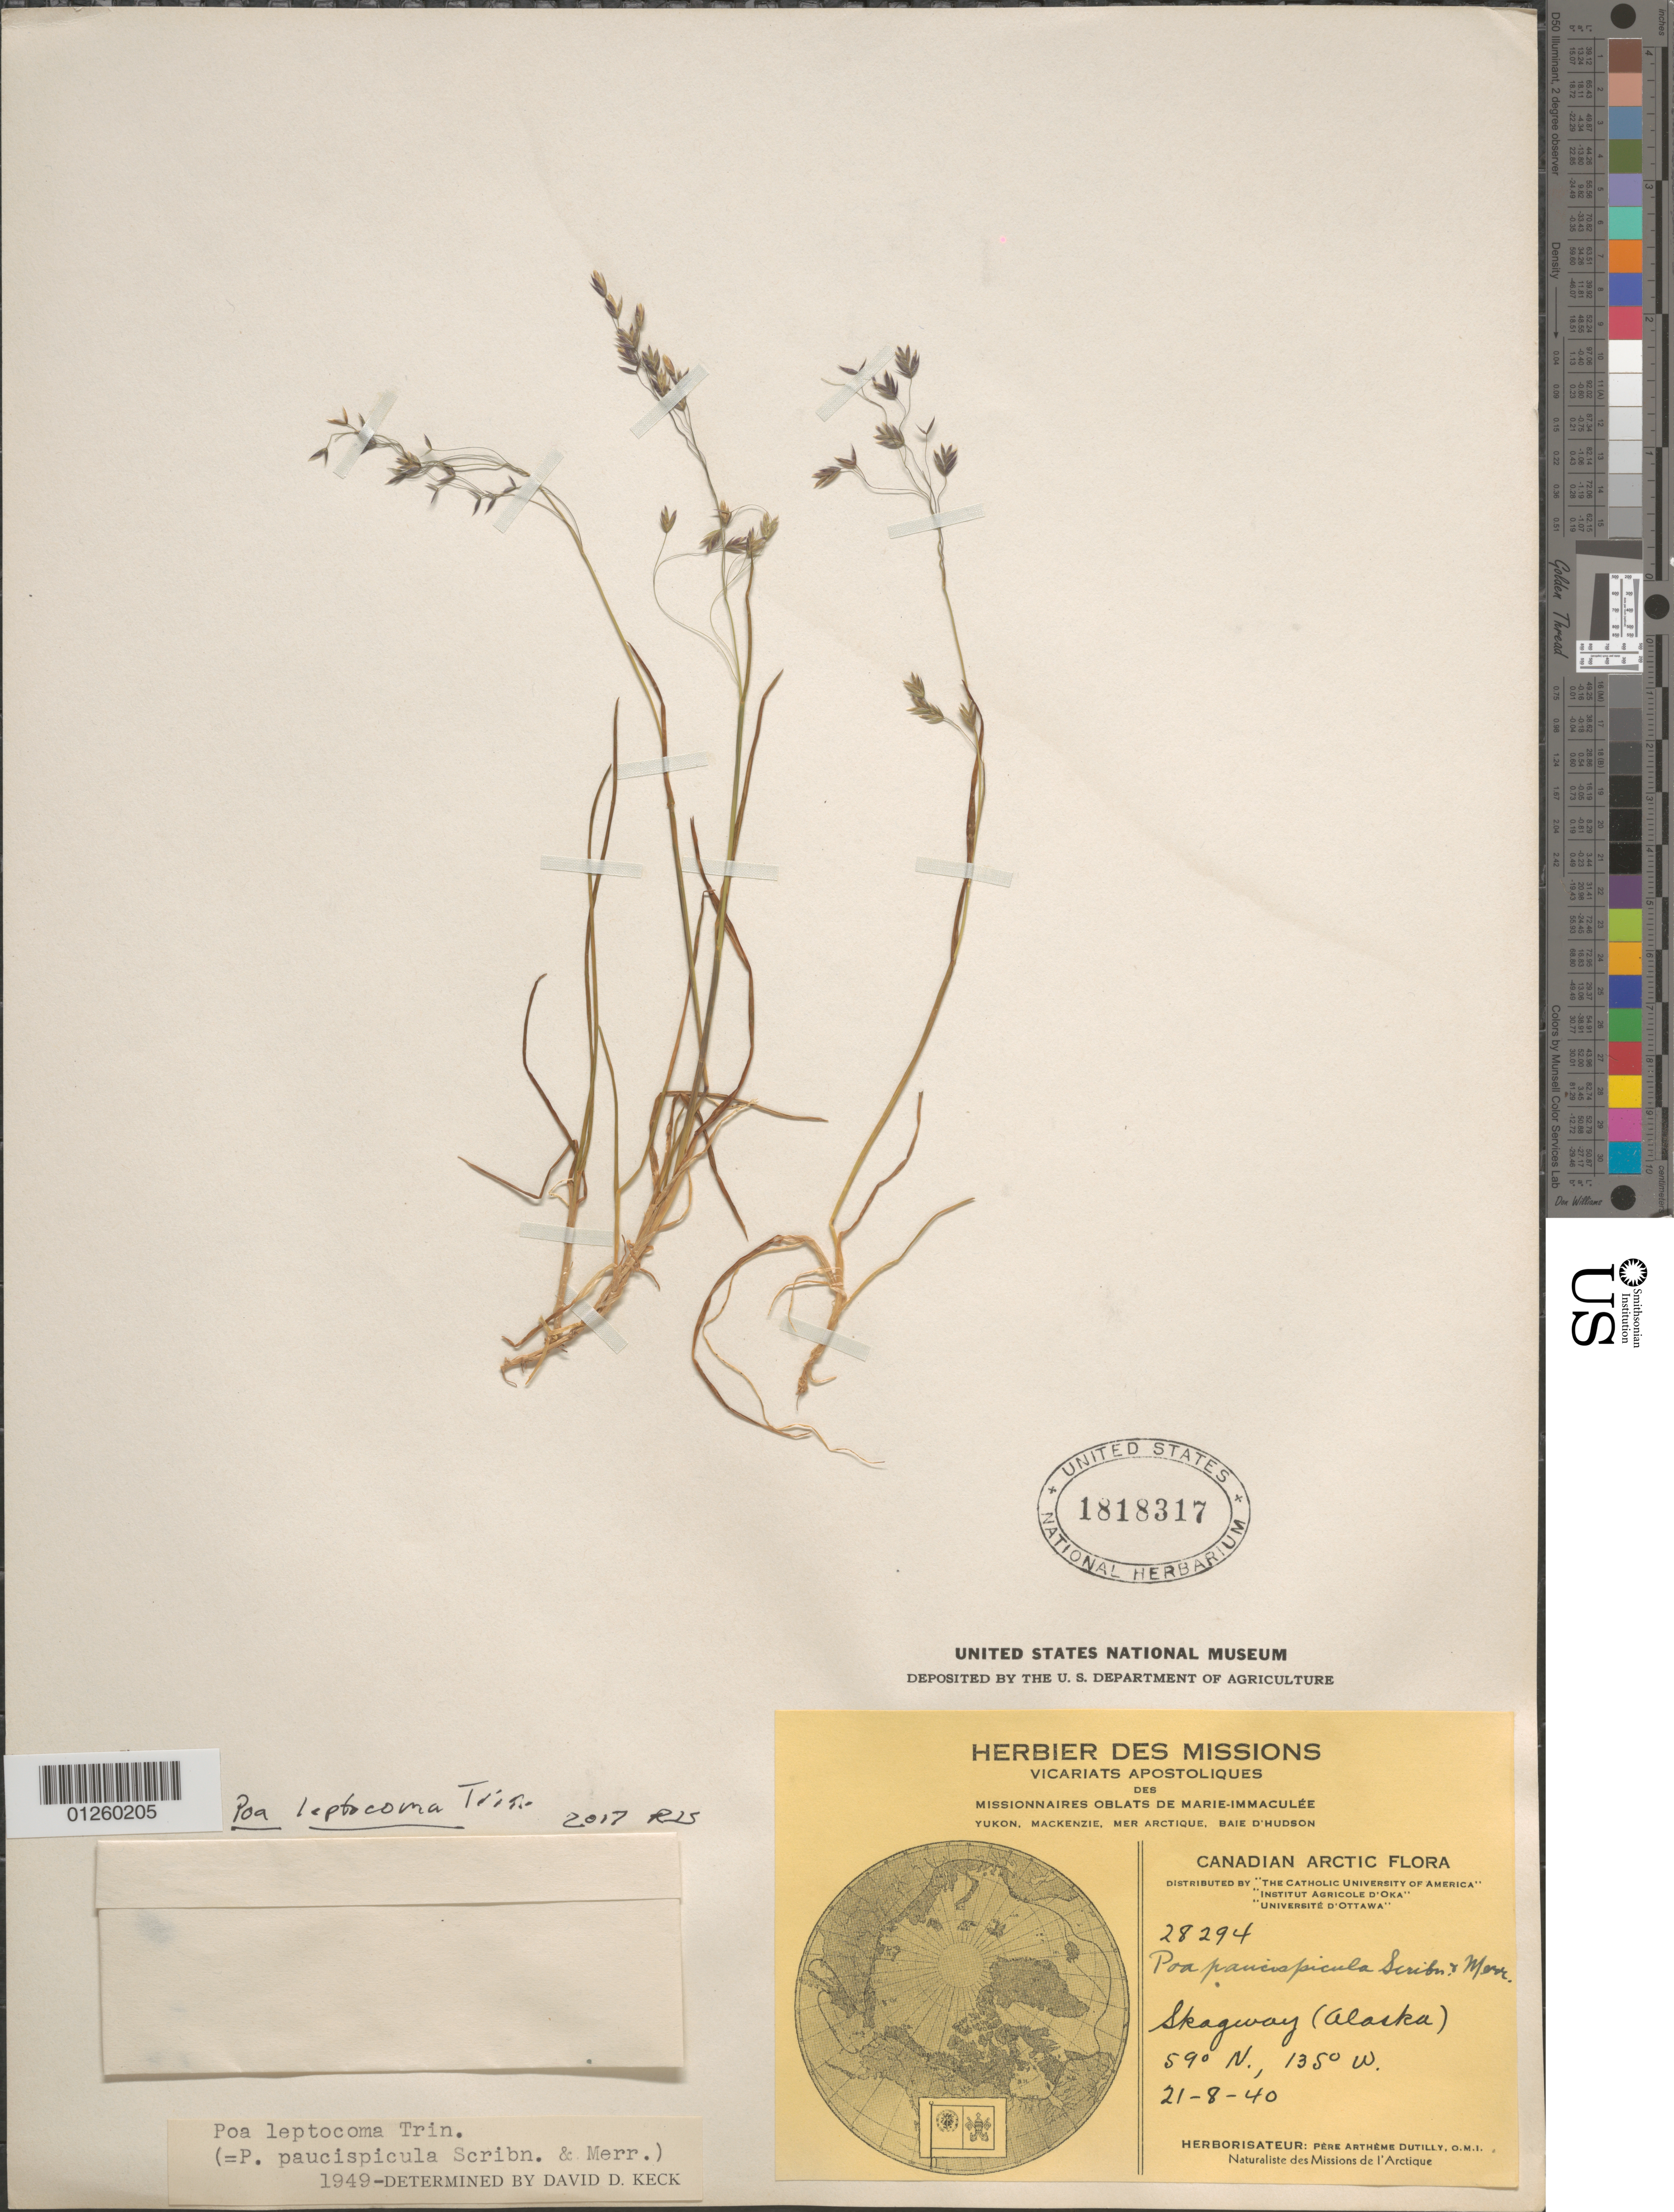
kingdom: Plantae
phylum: Tracheophyta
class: Liliopsida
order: Poales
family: Poaceae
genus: Poa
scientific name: Poa paucispicula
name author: Scribn. & Merr.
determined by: Soreng, Robert J., Research Associate (BOT), Smithsonian Institution - National Museum of Natural History (UNITED STATES)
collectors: O. Dutilly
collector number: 28294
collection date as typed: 21-8-40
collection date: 1940-08-21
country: United States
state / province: Alaska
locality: Skagway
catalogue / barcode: US 1818317